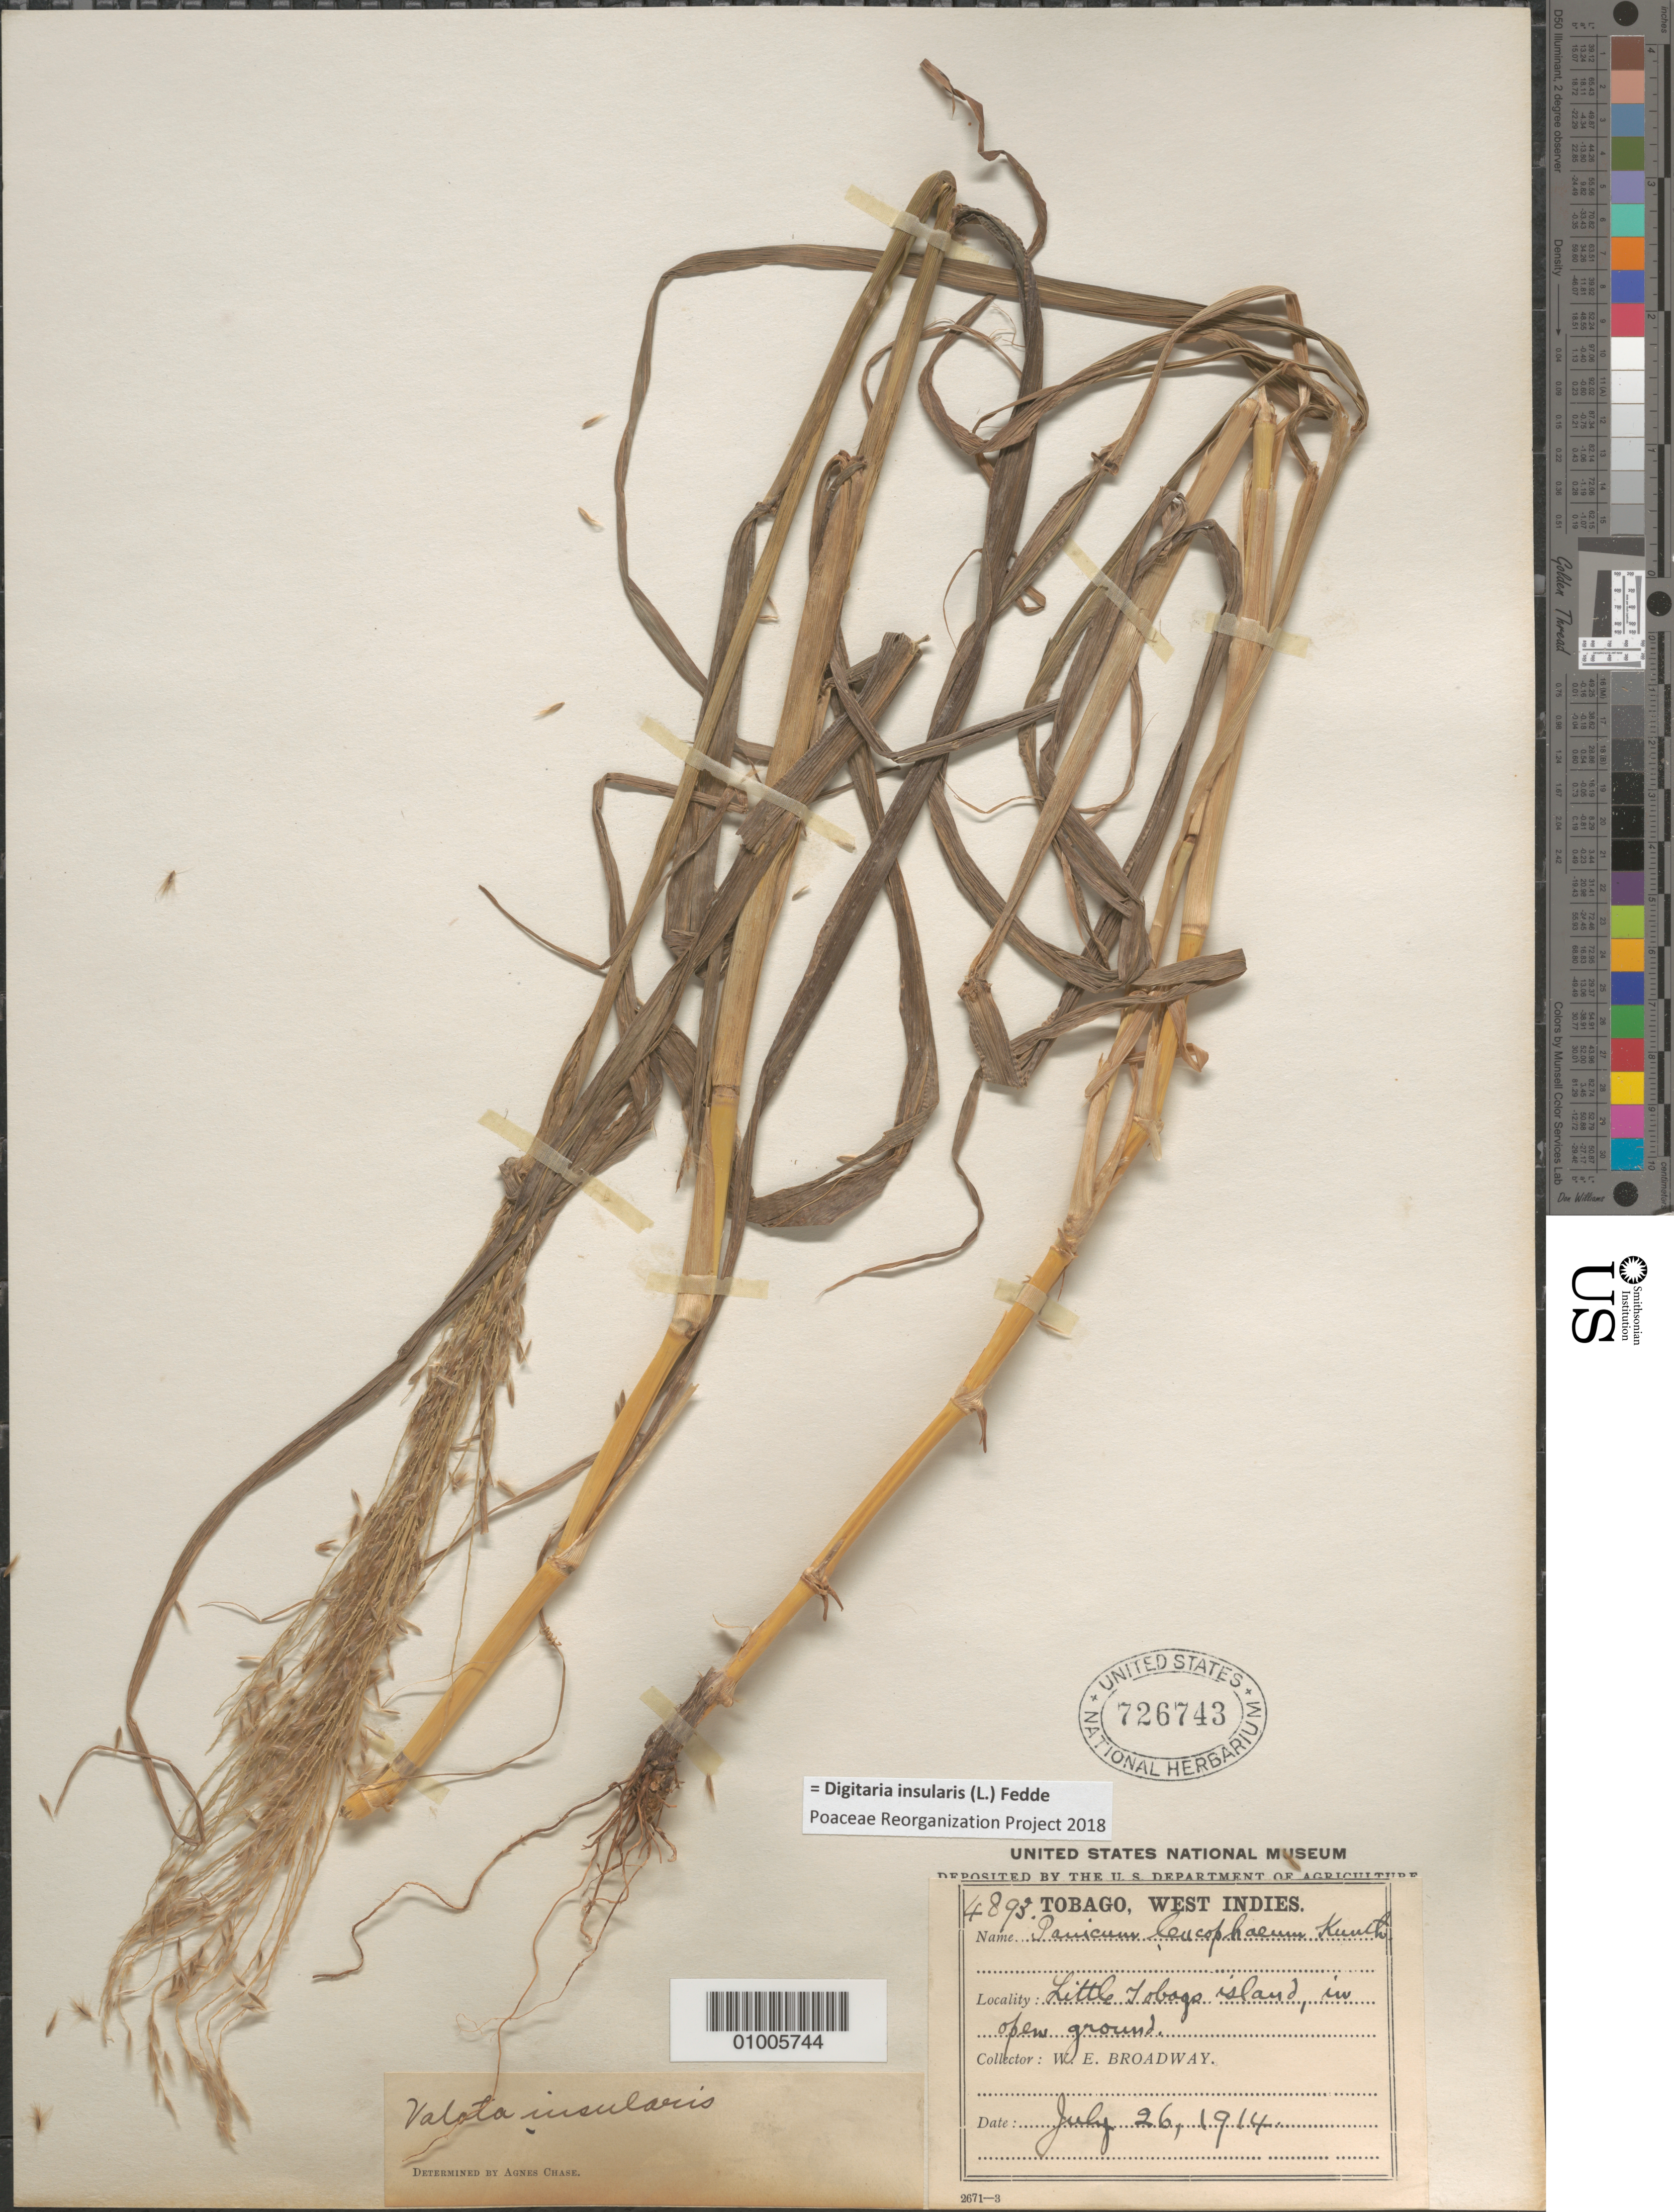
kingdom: Plantae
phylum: Tracheophyta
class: Liliopsida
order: Poales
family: Poaceae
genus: Digitaria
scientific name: Digitaria insularis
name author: (L.) Mez ex Ekman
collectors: W. E. Broadway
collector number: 4893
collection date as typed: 26 Jul 1914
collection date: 1914-07-26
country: Trinidad and Tobago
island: Tobago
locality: Little tobago island, in open ground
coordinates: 0 N, 0 E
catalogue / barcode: US 726743